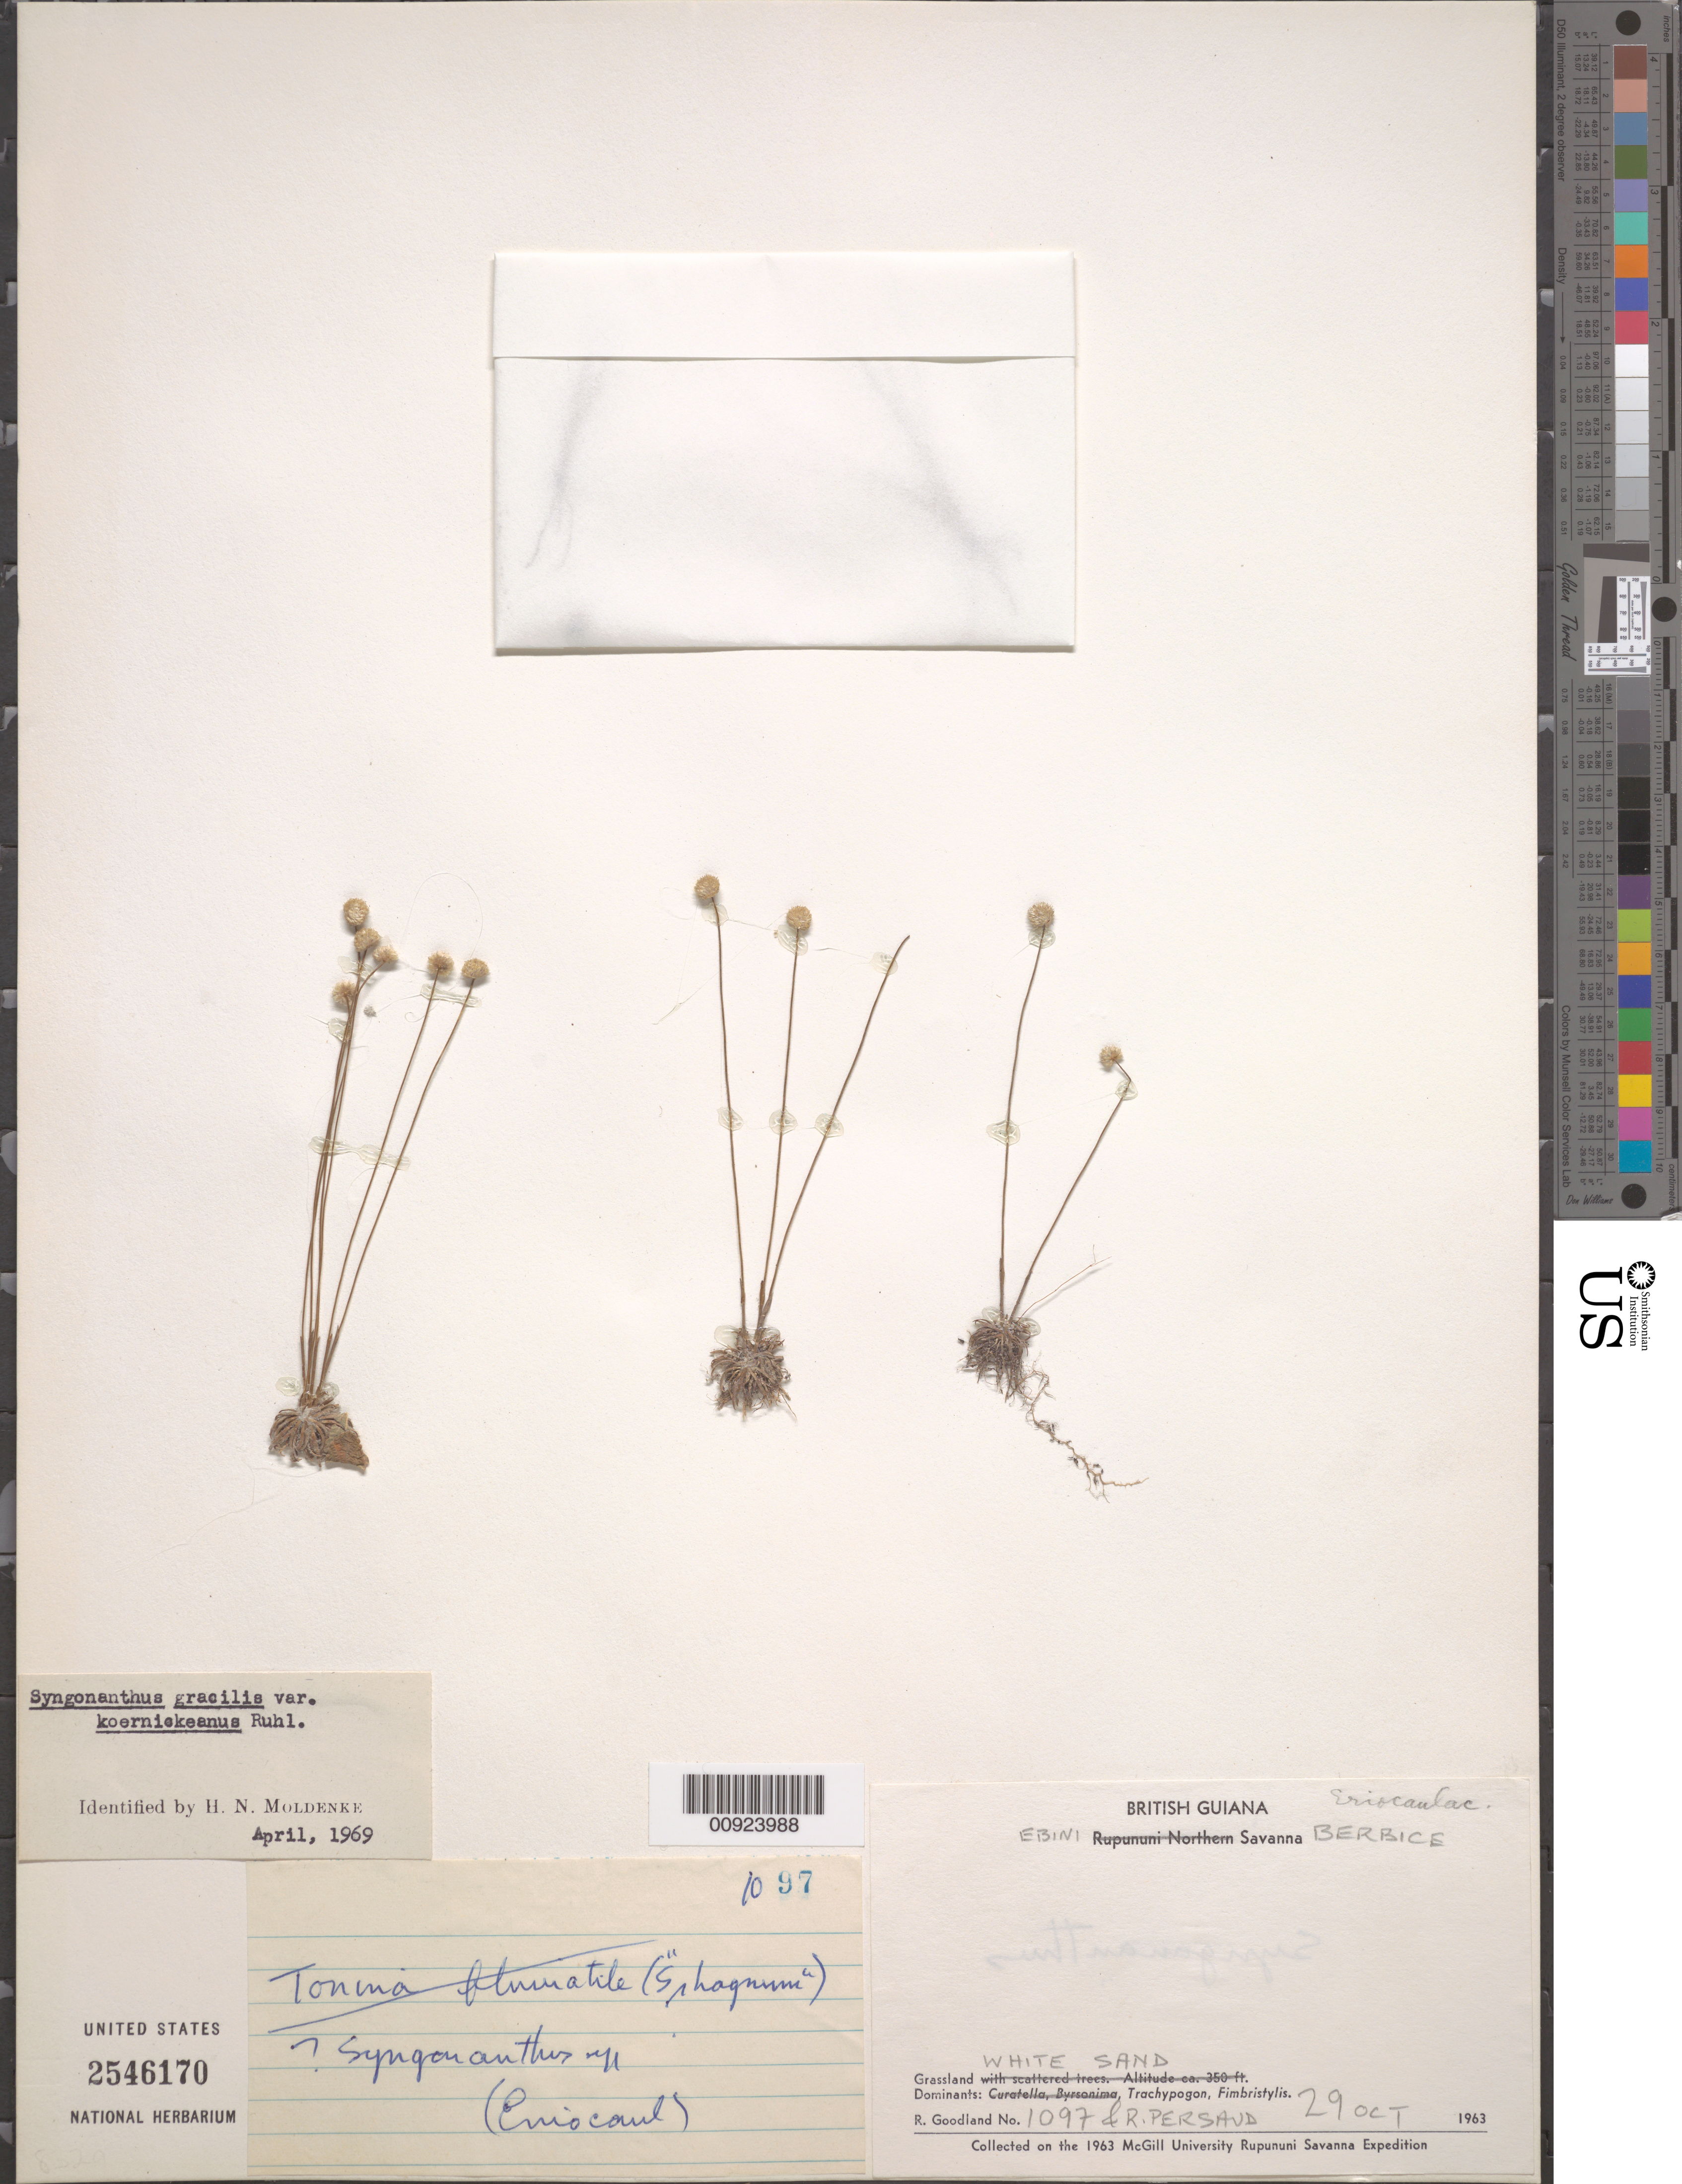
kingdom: Plantae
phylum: Tracheophyta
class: Liliopsida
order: Poales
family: Eriocaulaceae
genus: Syngonanthus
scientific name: Syngonanthus gracilis var. koernickeanus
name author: Ruhland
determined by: Moldenke, H. N.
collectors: R. Goodland & R. Persaud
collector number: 1097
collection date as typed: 29-Oct-63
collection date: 1963-10-29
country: Guyana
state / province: U. Demerara-Berbice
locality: Ebini Savanna, Berbice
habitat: White sand grassland, Dominants: Trachypogon, Fimbristylis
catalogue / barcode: US 2546170